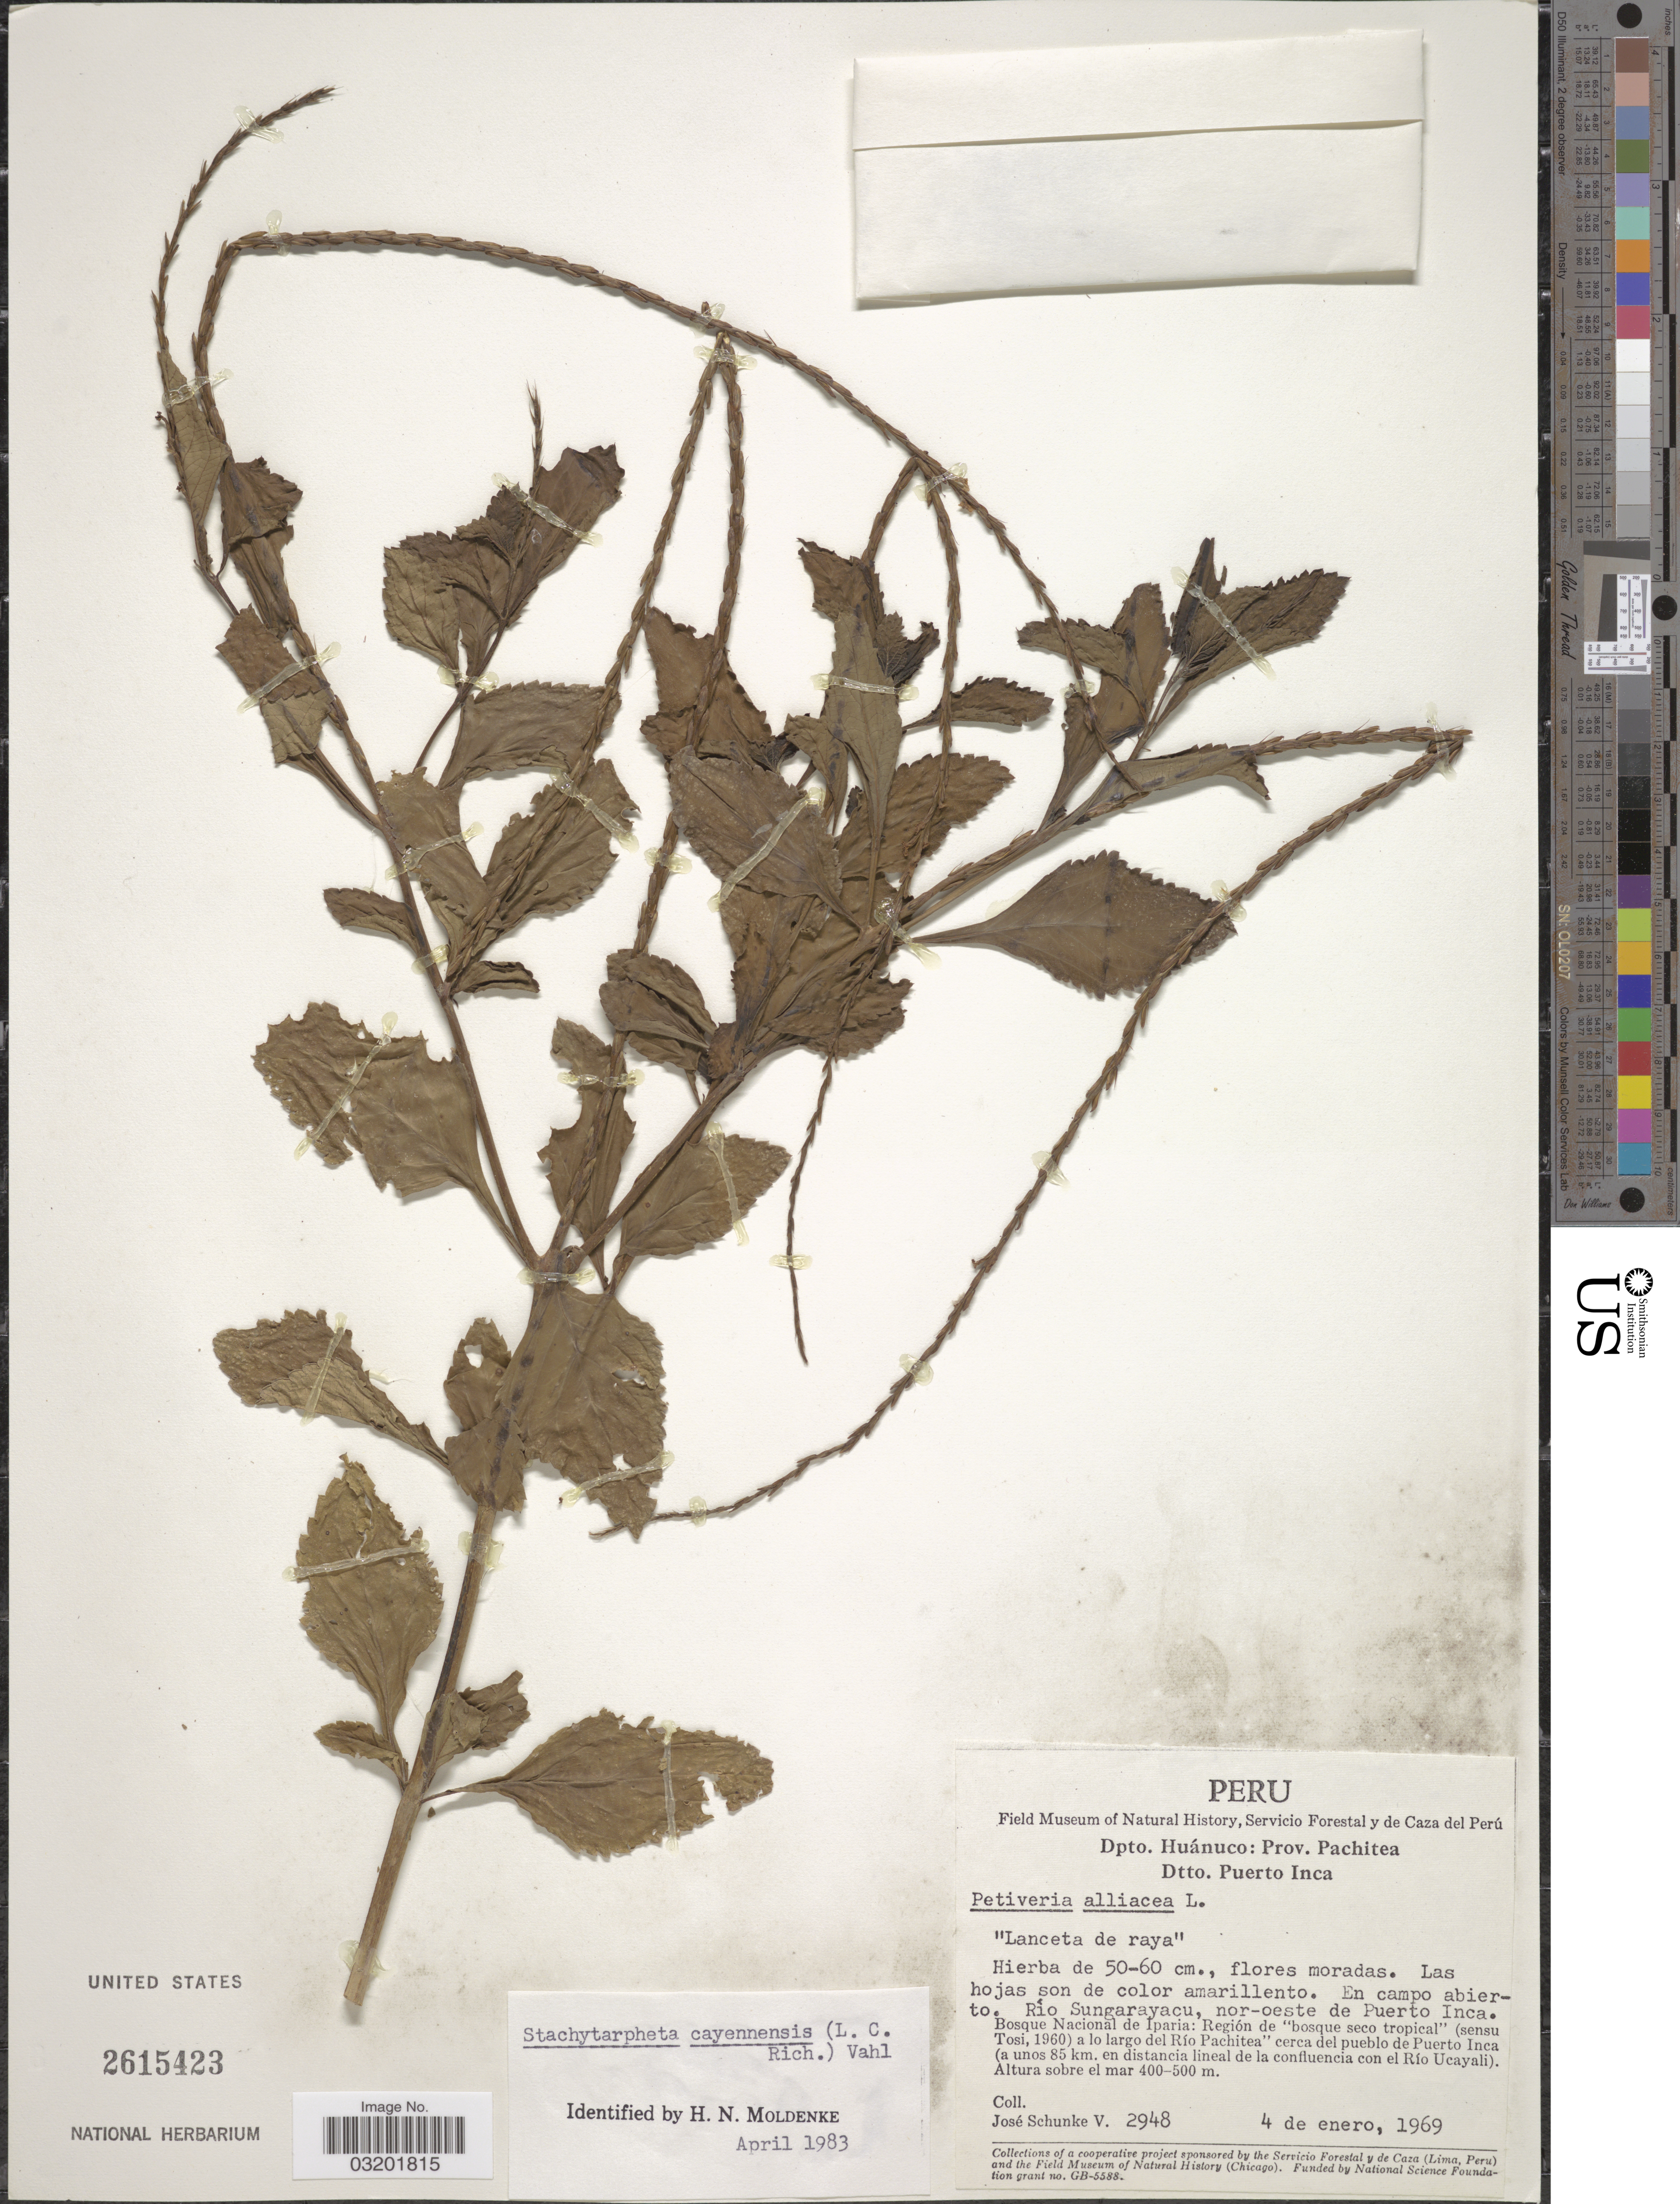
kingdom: Plantae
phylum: Tracheophyta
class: Magnoliopsida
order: Lamiales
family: Verbenaceae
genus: Stachytarpheta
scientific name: Stachytarpheta cayennensis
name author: (Rich.) Vahl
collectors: J. Schunke Vigo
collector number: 2948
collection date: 1969-01-04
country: Peru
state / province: Huánuco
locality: Dpto. Huánuco: Prov. Pachitea. Dtto. Puerto Inca. Río Sungarayacu, nor-oeste de Puerto Inca. En campo abierto. Rio Sungarayacu, nor-oeste de Puerto Inca. Bosque Nacional de Iparia: Región de "bosque seco tropical" (sensu Tosi, 1960) a lo largo del Río Pachitea cerca del pueblo de Puerto Inca (a unos 85 km. en distancia lineal de la confluencia con el Río Ucayali).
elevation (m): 400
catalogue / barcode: US 2615423